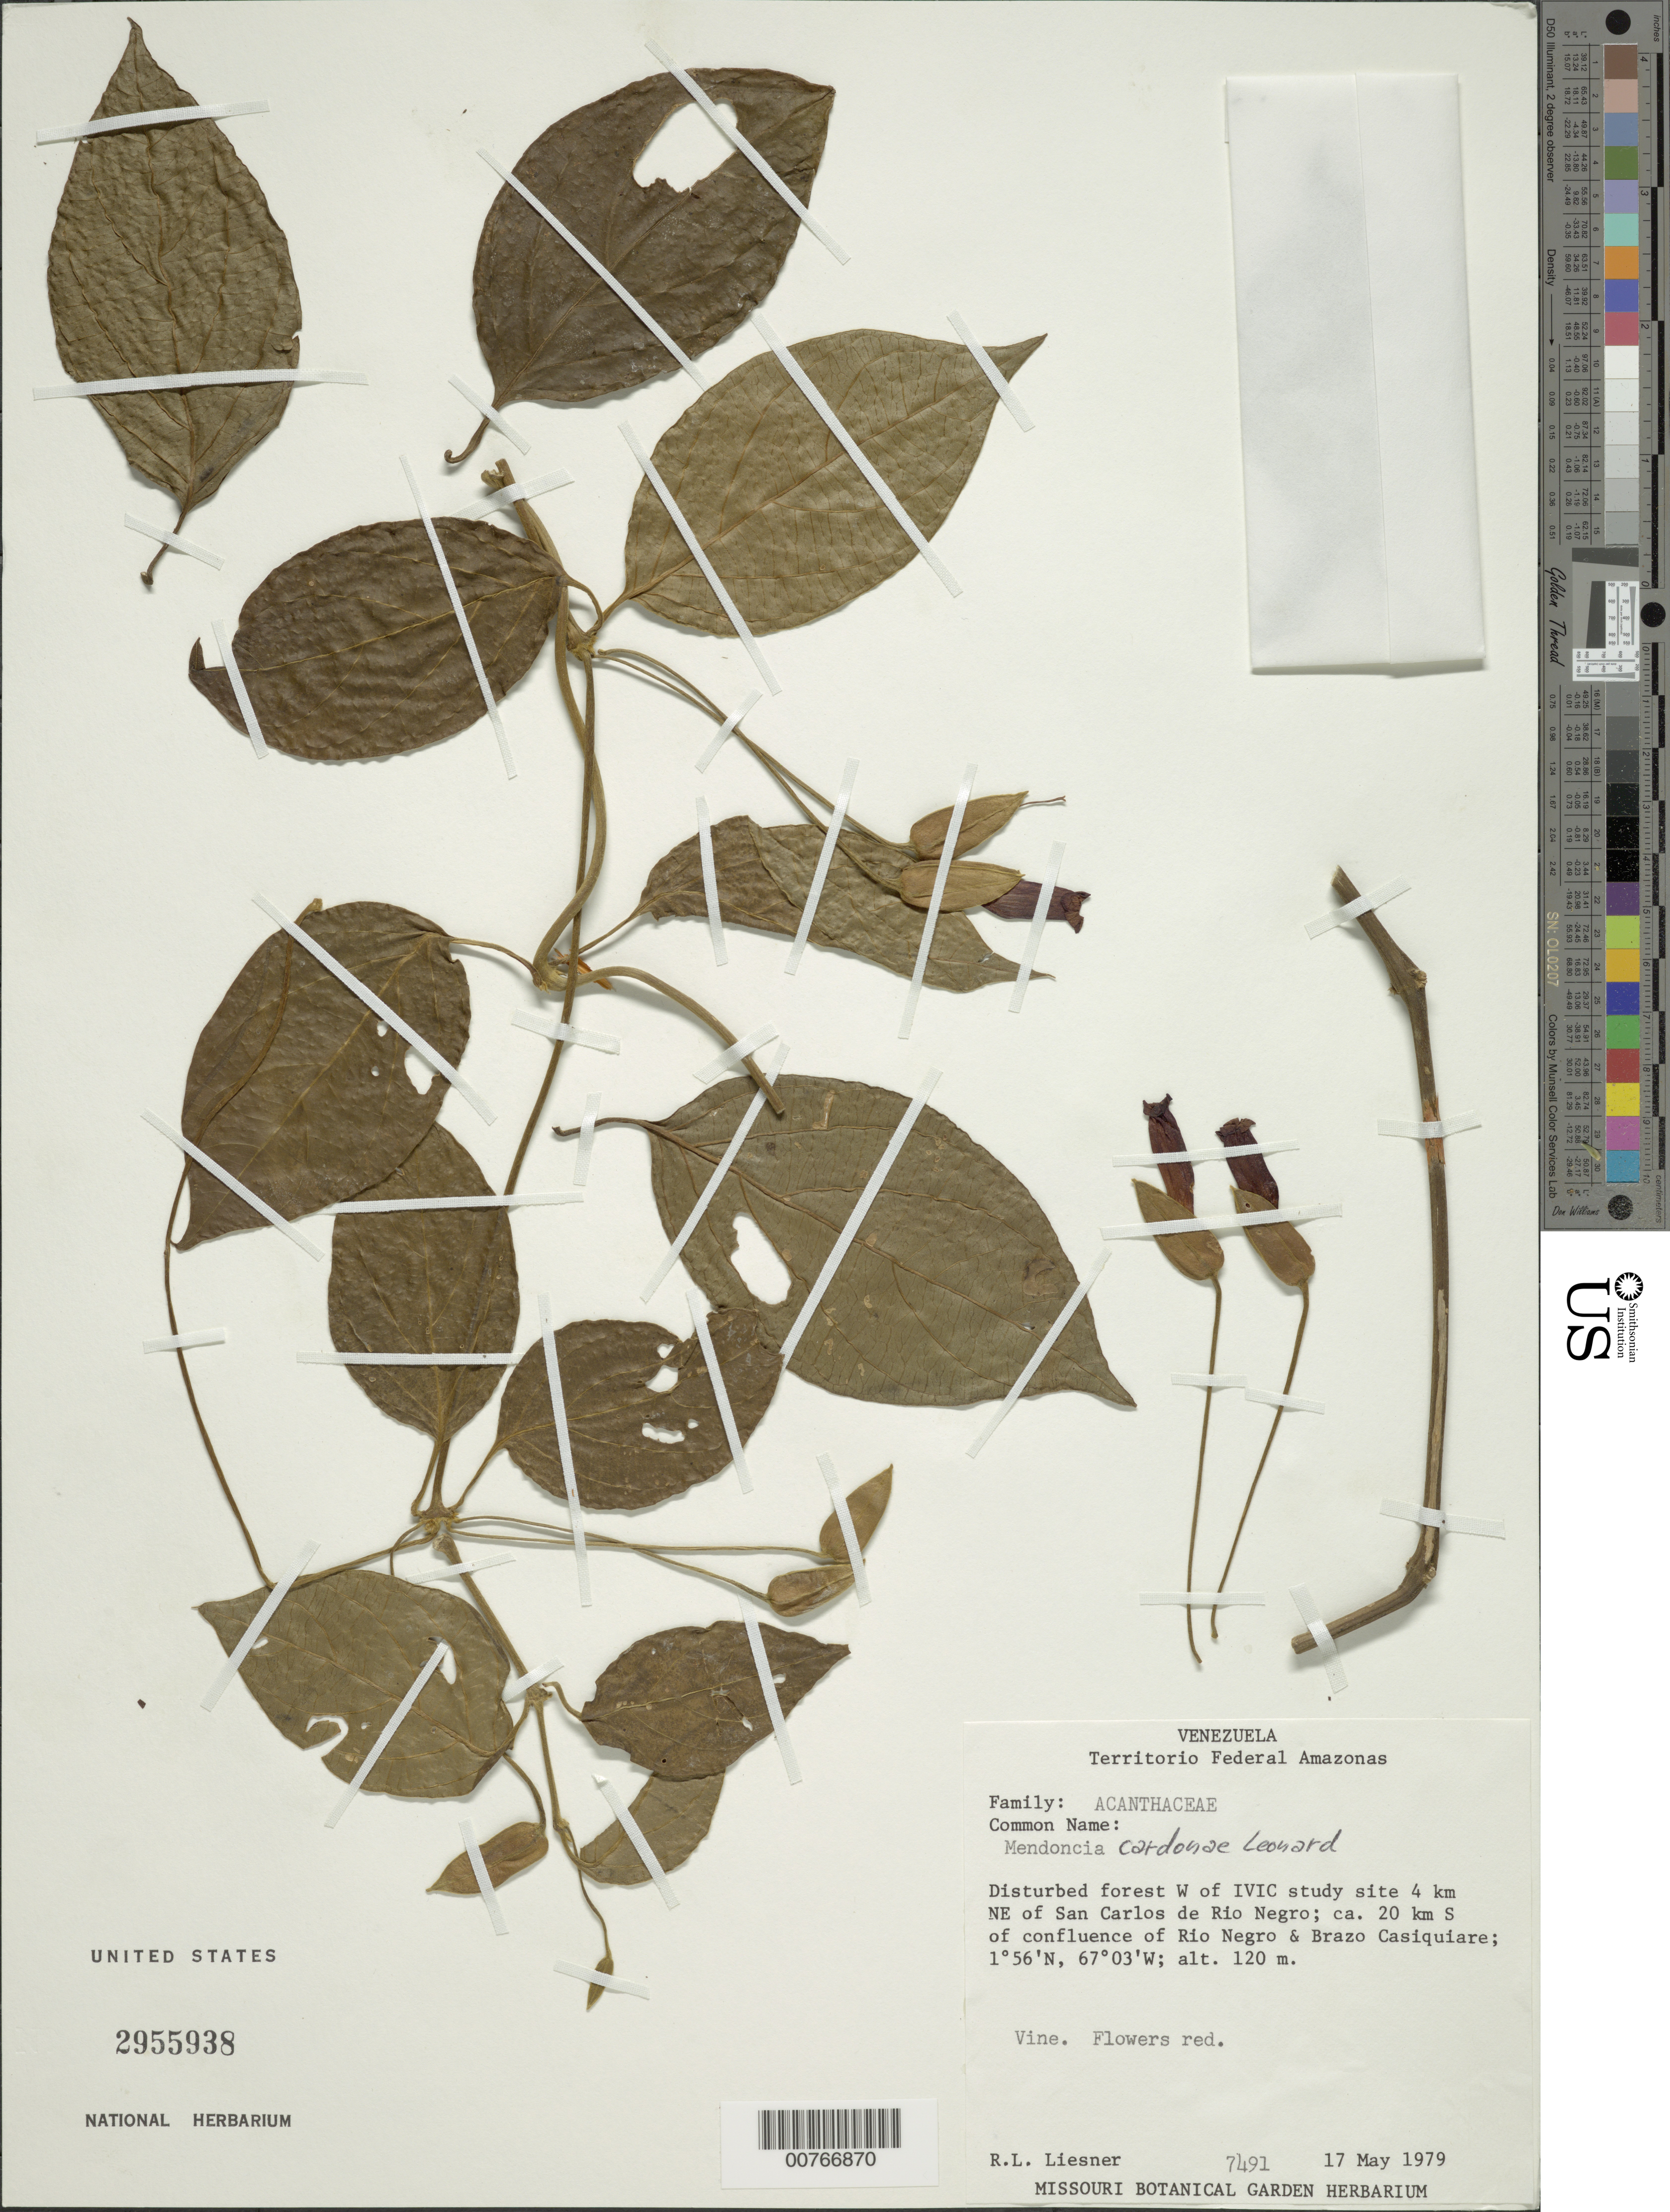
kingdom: Plantae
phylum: Tracheophyta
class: Magnoliopsida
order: Lamiales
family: Acanthaceae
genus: Mendoncia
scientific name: Mendoncia sprucei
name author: Lindau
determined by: Wasshausen, Dieter C., (BOT), Smithsonian Institution - National Museum of Natural History (UNITED STATES)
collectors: R. L. Liesner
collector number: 7491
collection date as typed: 17-May-79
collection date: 1979-05-17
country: Venezuela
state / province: Amazonas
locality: San Carlos de Río Negro, 4 km NE of and about 20 km S of confluence of Río Negro and Brazo Casiquiare, IVIC study site, W of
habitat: Disturbed forest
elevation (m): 120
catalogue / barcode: US 2955938